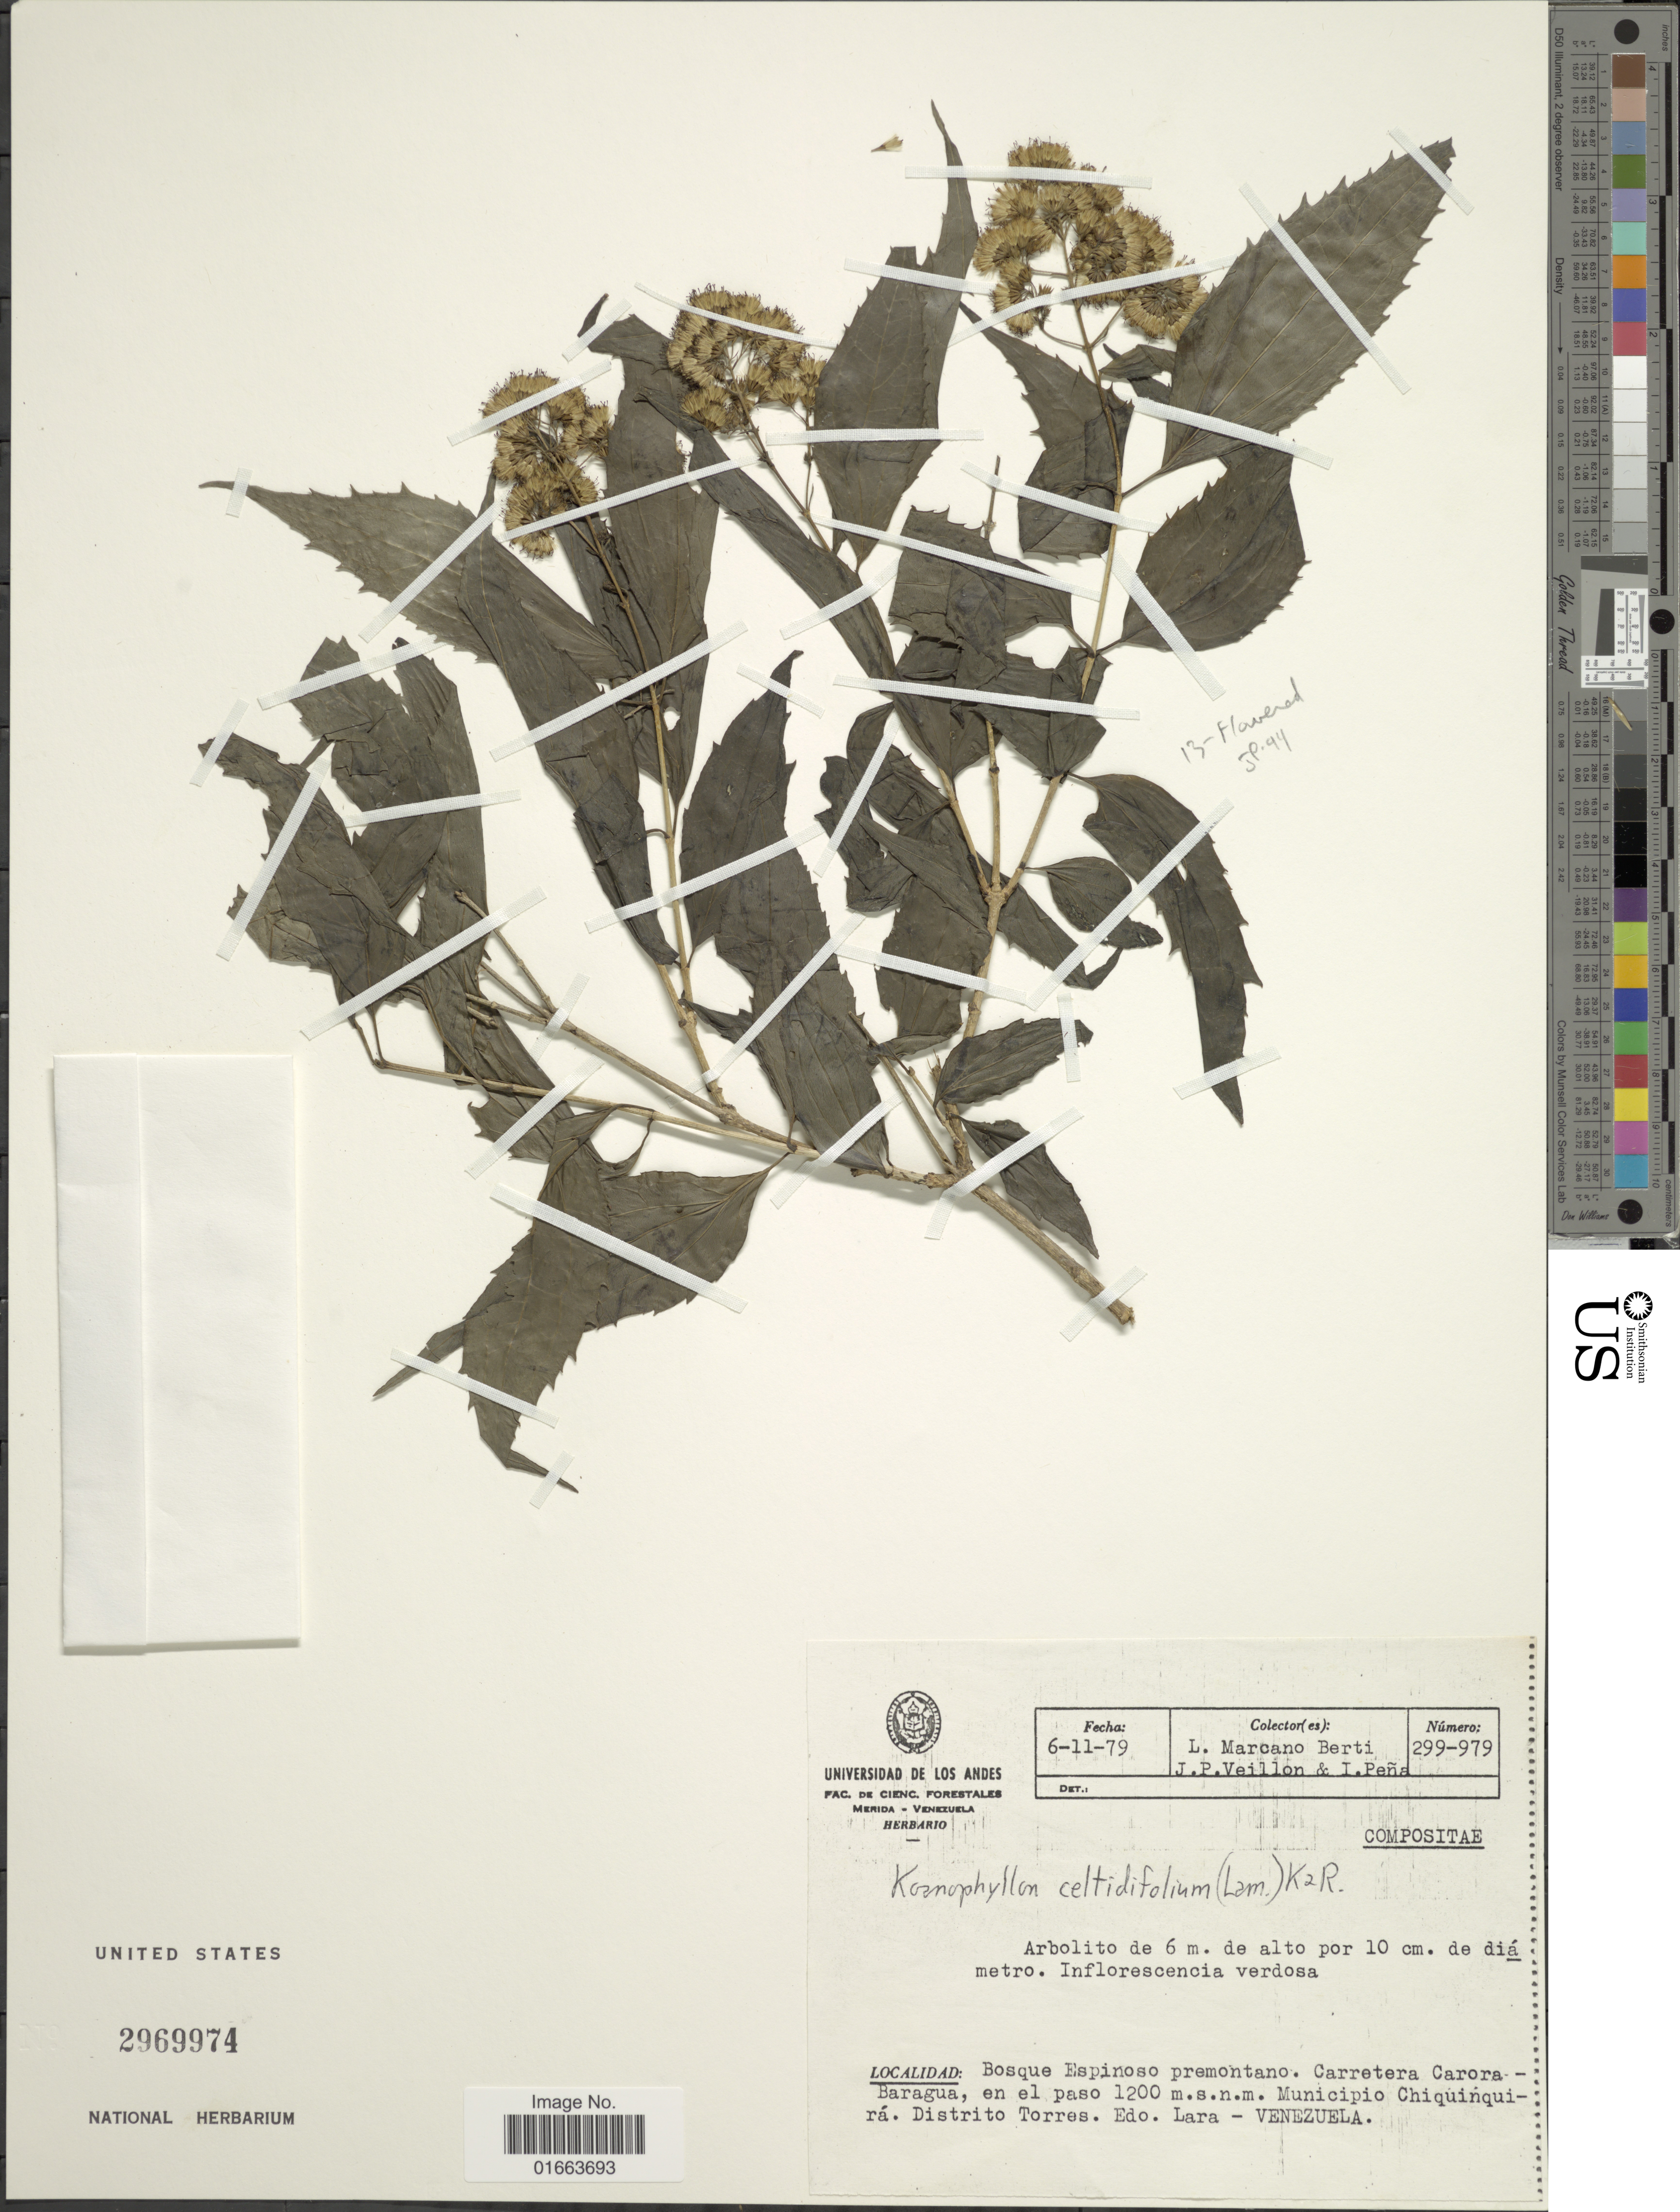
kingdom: Plantae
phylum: Tracheophyta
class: Magnoliopsida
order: Asterales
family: Asteraceae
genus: Koanophyllon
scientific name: Koanophyllon celtidifolium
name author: (Lam.) R.M. King & H. Rob.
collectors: L. Marcano-Berti, J. Veillon & I. Pena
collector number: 299-979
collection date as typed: Transcribed d/m/y: 6/2/79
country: Venezuela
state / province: Lara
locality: Bosque Espinoso premontano, Carretera Carora-Baragua, en el paso, Municipio Chiquinquirá, Distrito Torres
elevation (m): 1200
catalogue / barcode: US 2969974